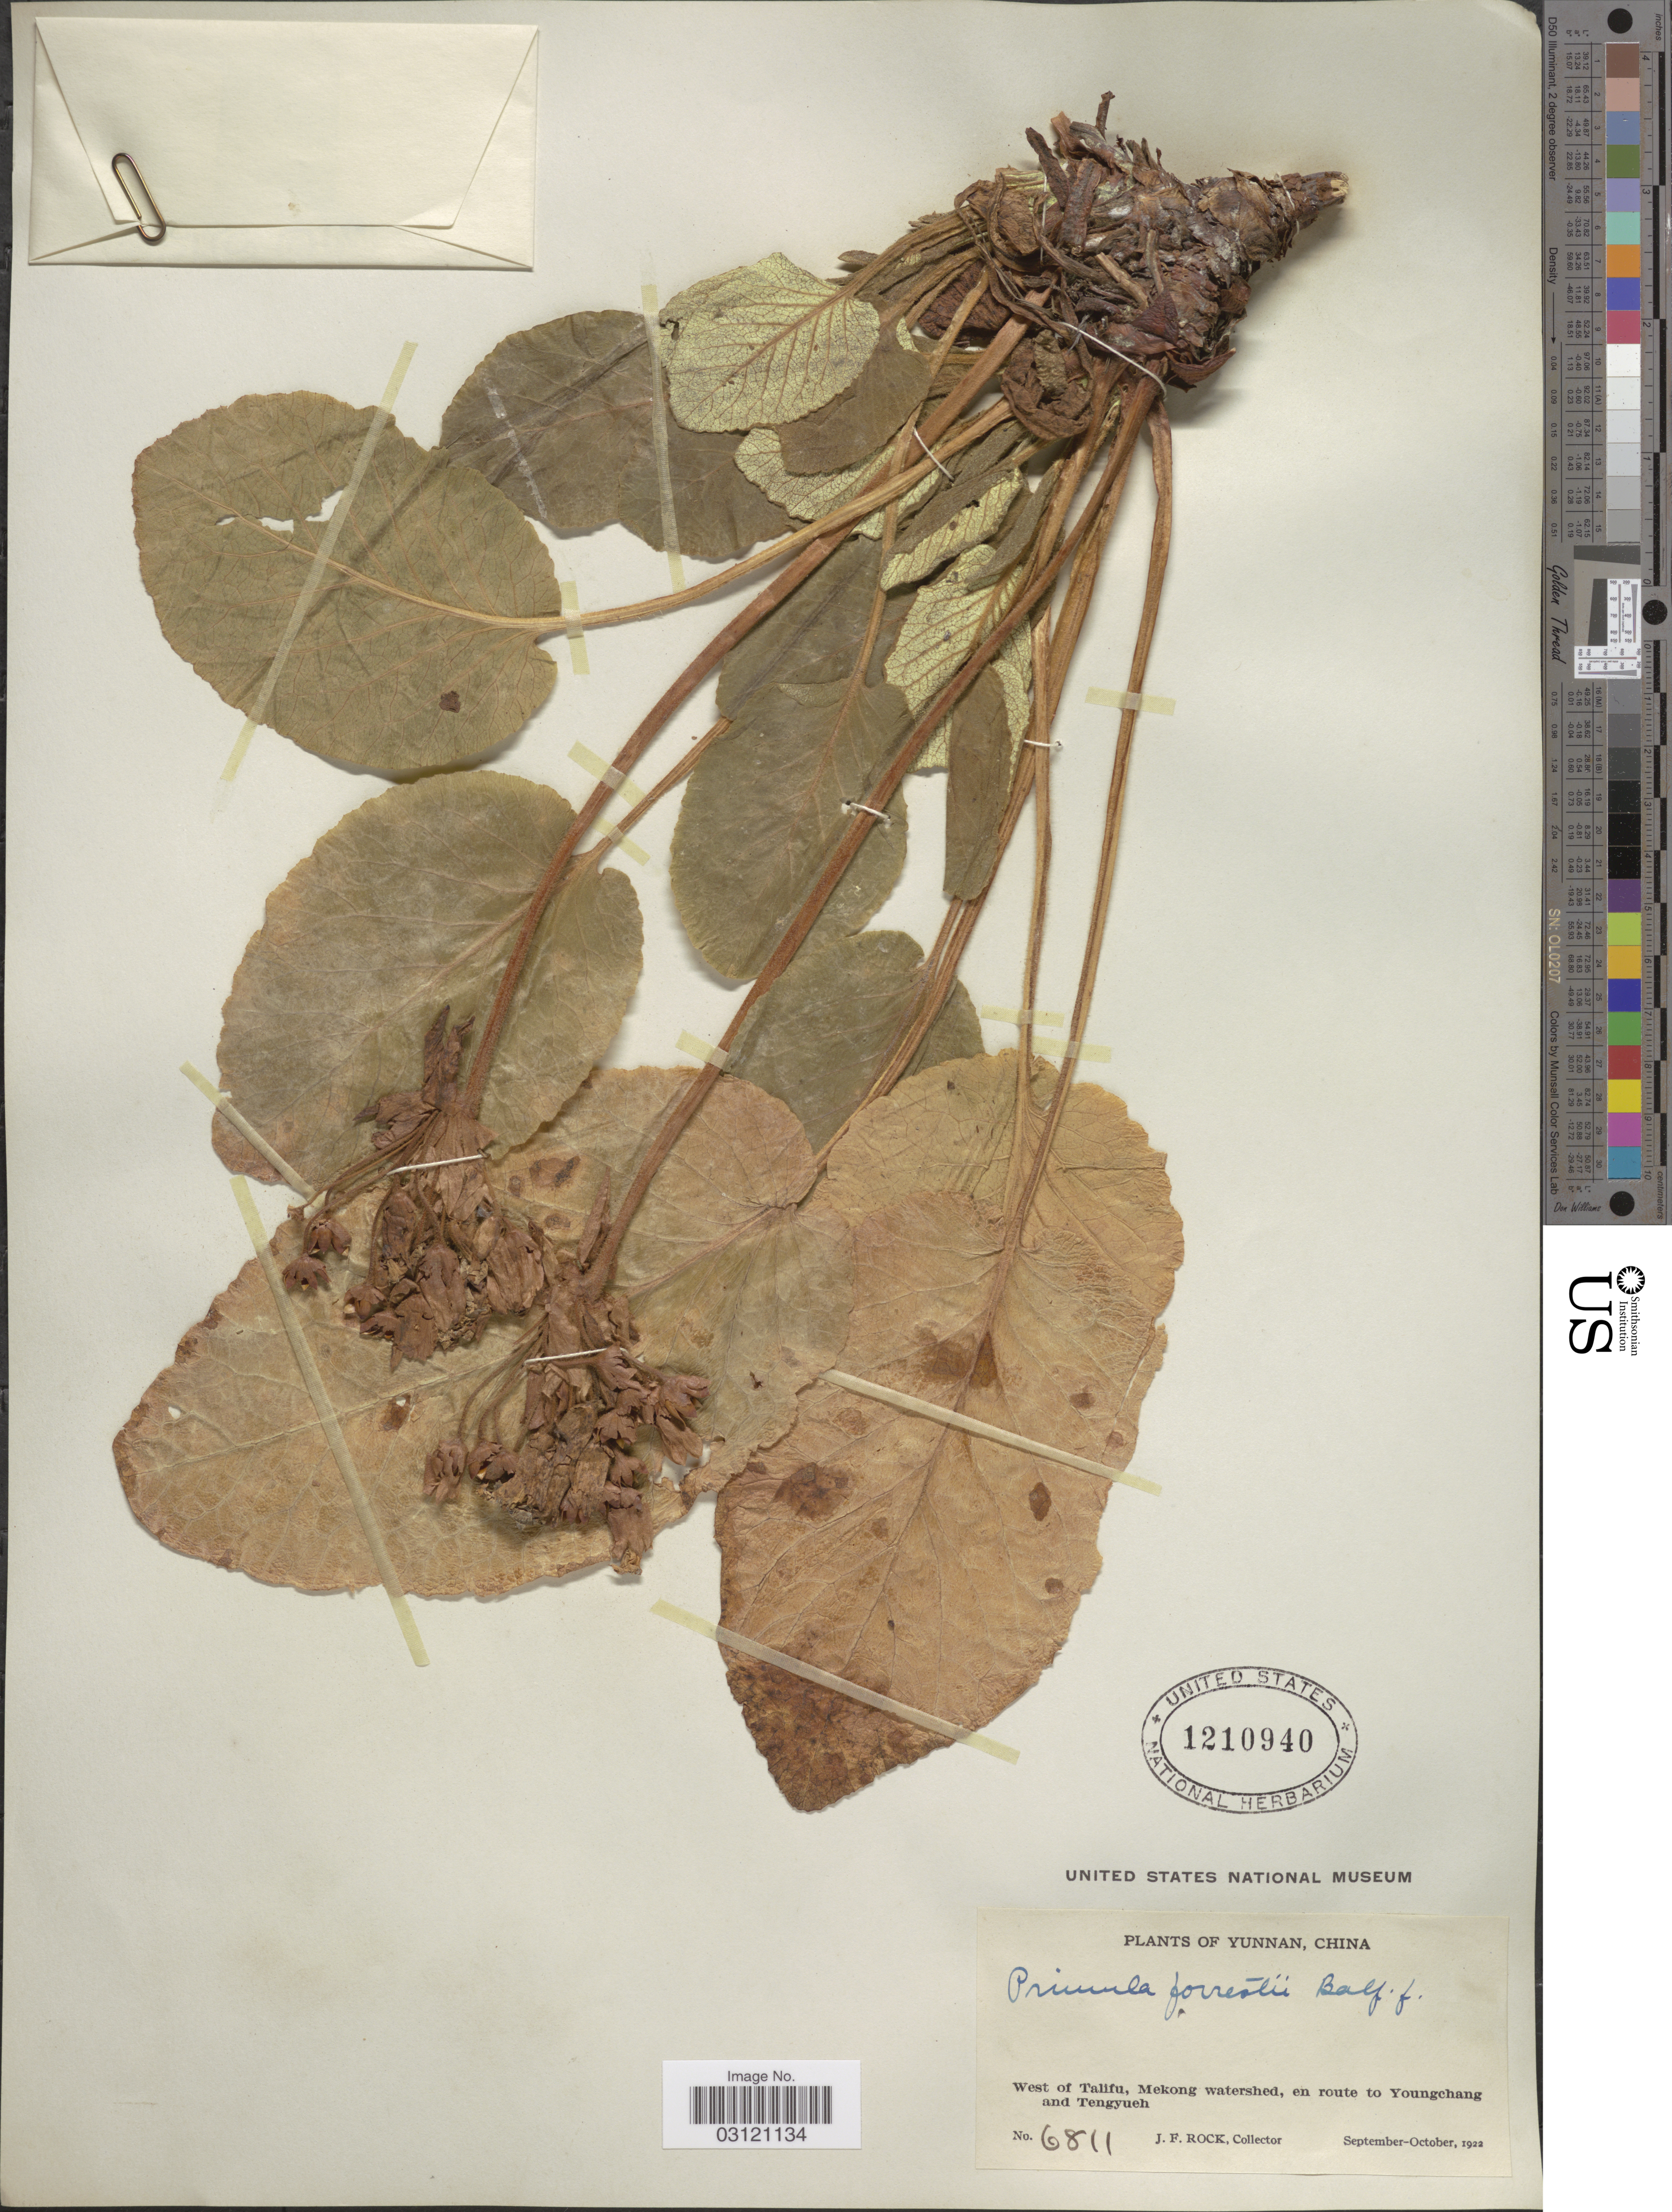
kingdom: Plantae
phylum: Tracheophyta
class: Magnoliopsida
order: Ericales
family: Primulaceae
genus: Primula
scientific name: Primula forrestii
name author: Balf. f. in Forrest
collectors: J. Rock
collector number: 6811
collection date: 1922-09/1922-10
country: China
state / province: Yunnan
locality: West of Talifu, Mekong watershed, en route to Youngchang and Tengyueh.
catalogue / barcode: US 1210940